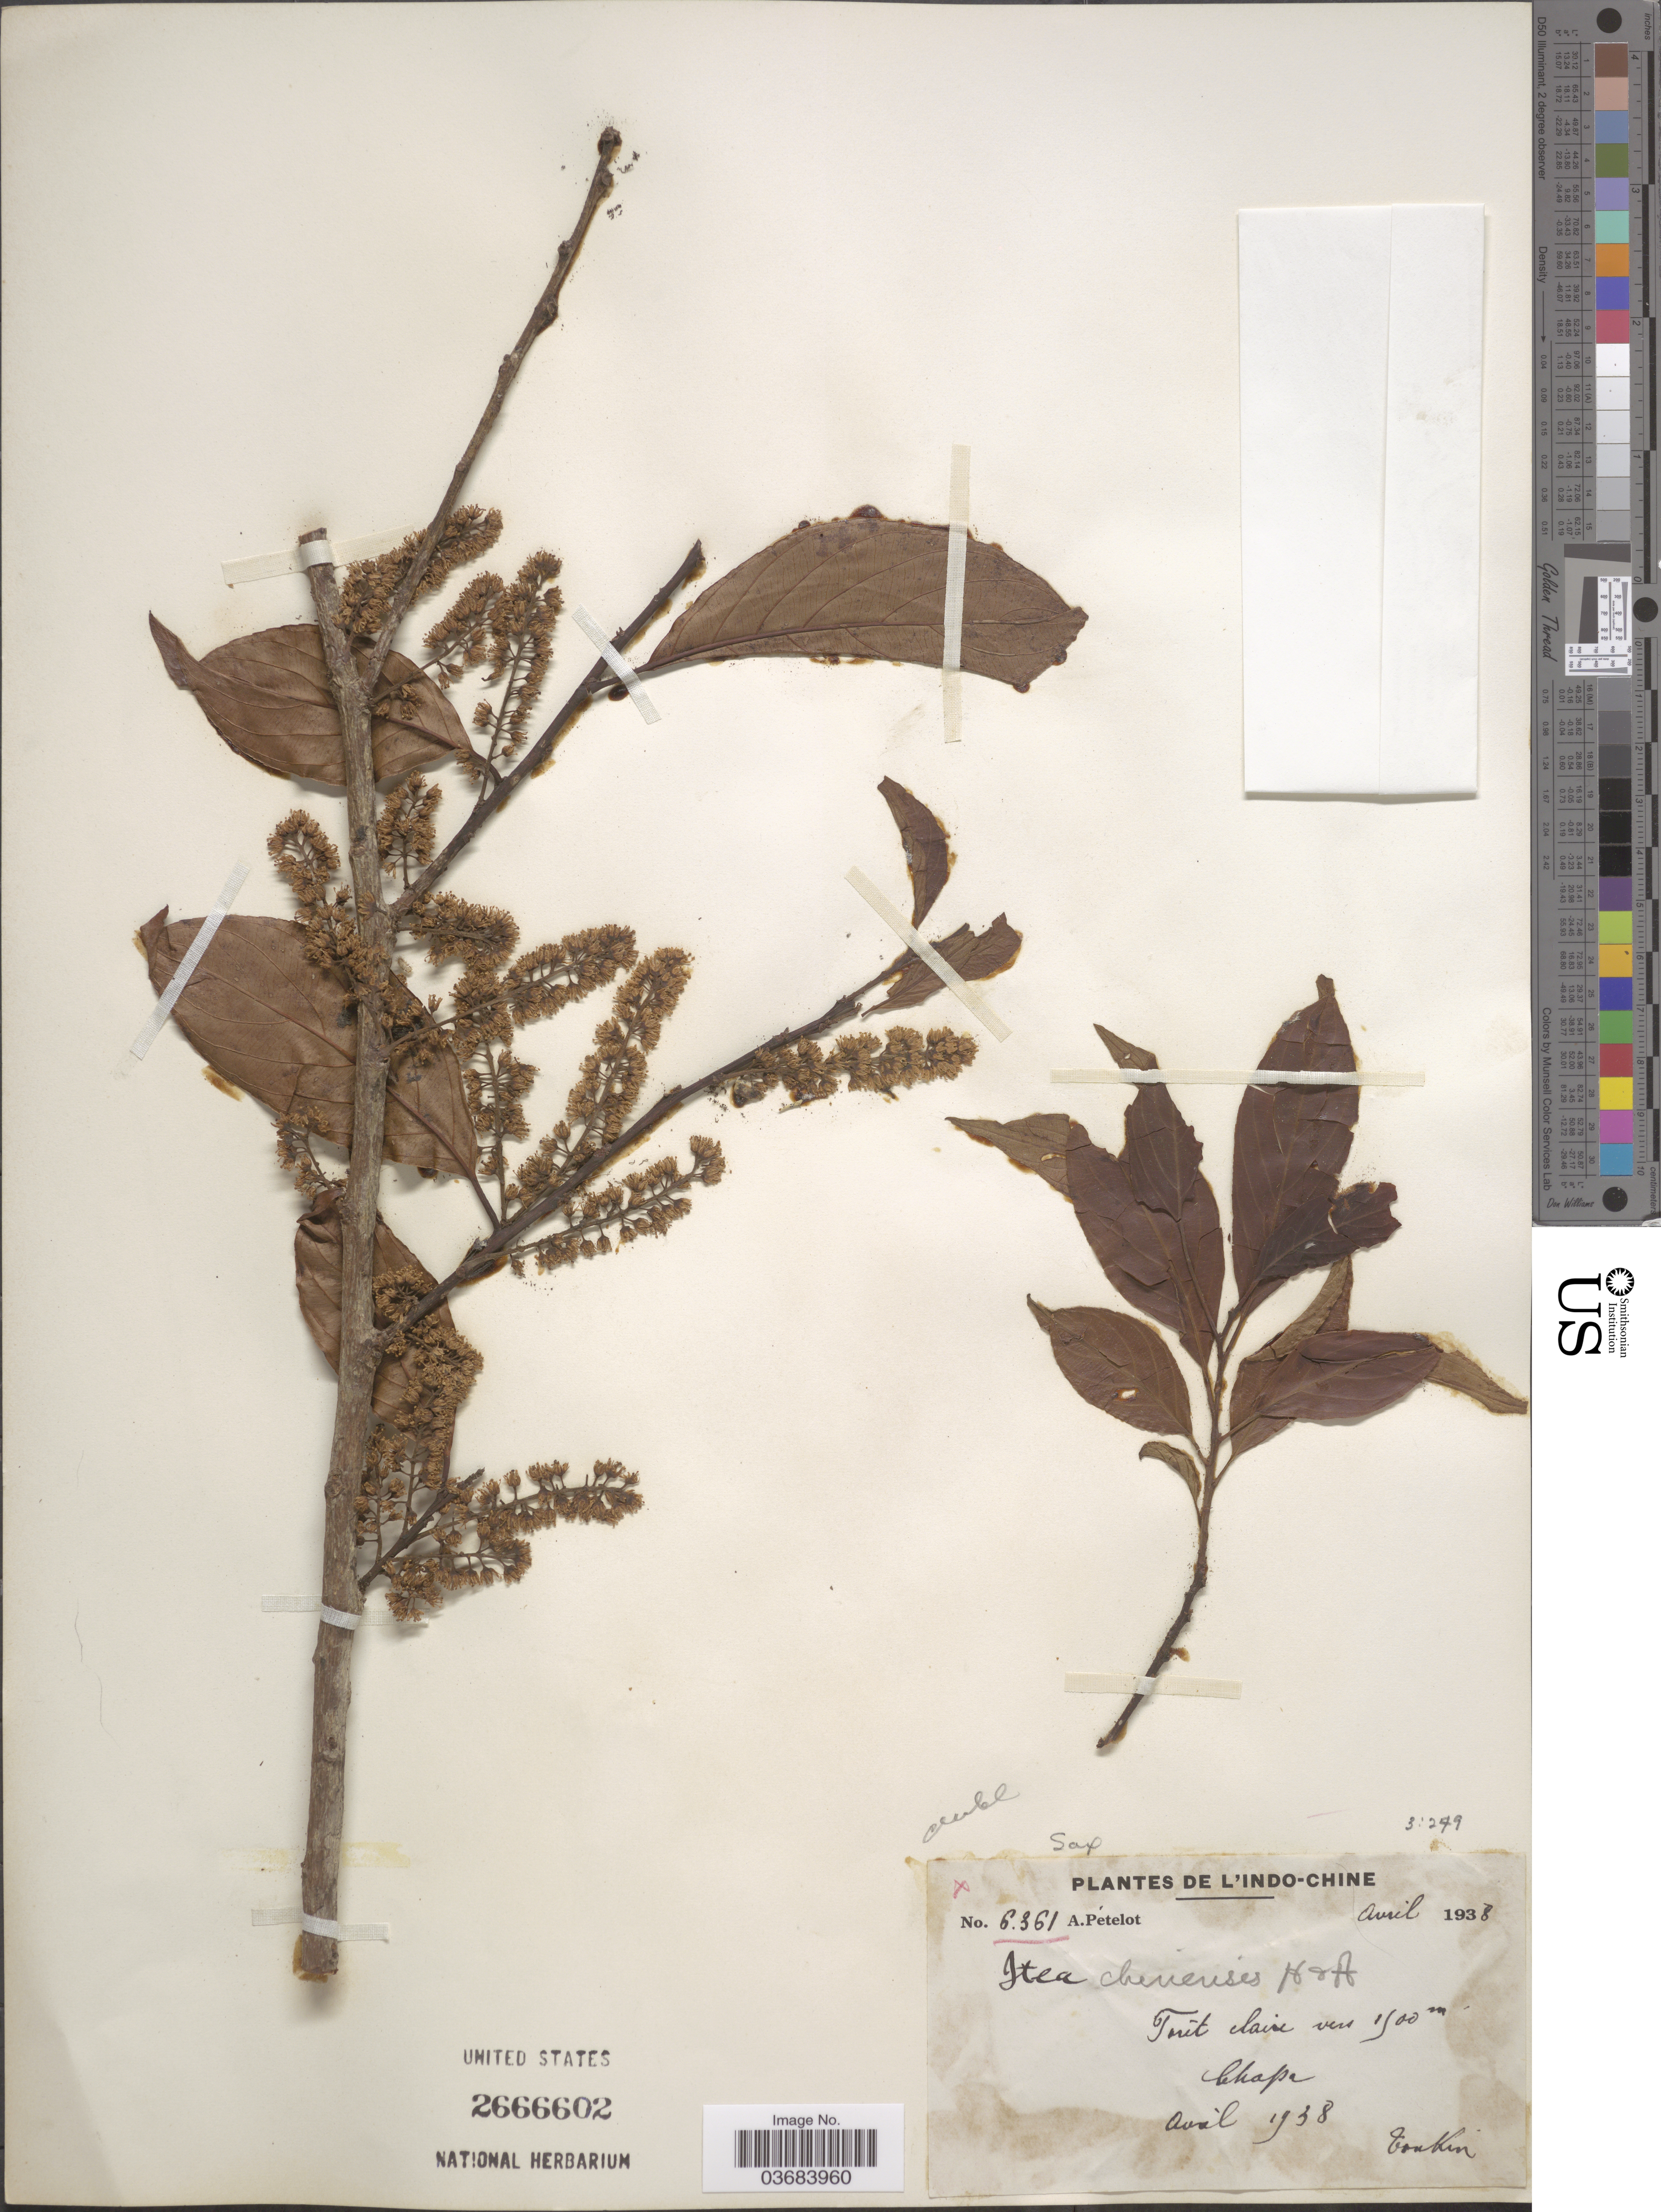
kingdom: Plantae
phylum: Tracheophyta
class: Magnoliopsida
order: Saxifragales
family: Iteaceae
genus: Itea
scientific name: Itea chinensis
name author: W. Hook. & H.J. Arn.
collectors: A. Petelot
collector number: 6361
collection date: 1938-04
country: Vietnam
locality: Indo-Chine. Chapa. Tonkin.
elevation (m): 1500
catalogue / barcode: US 2666602